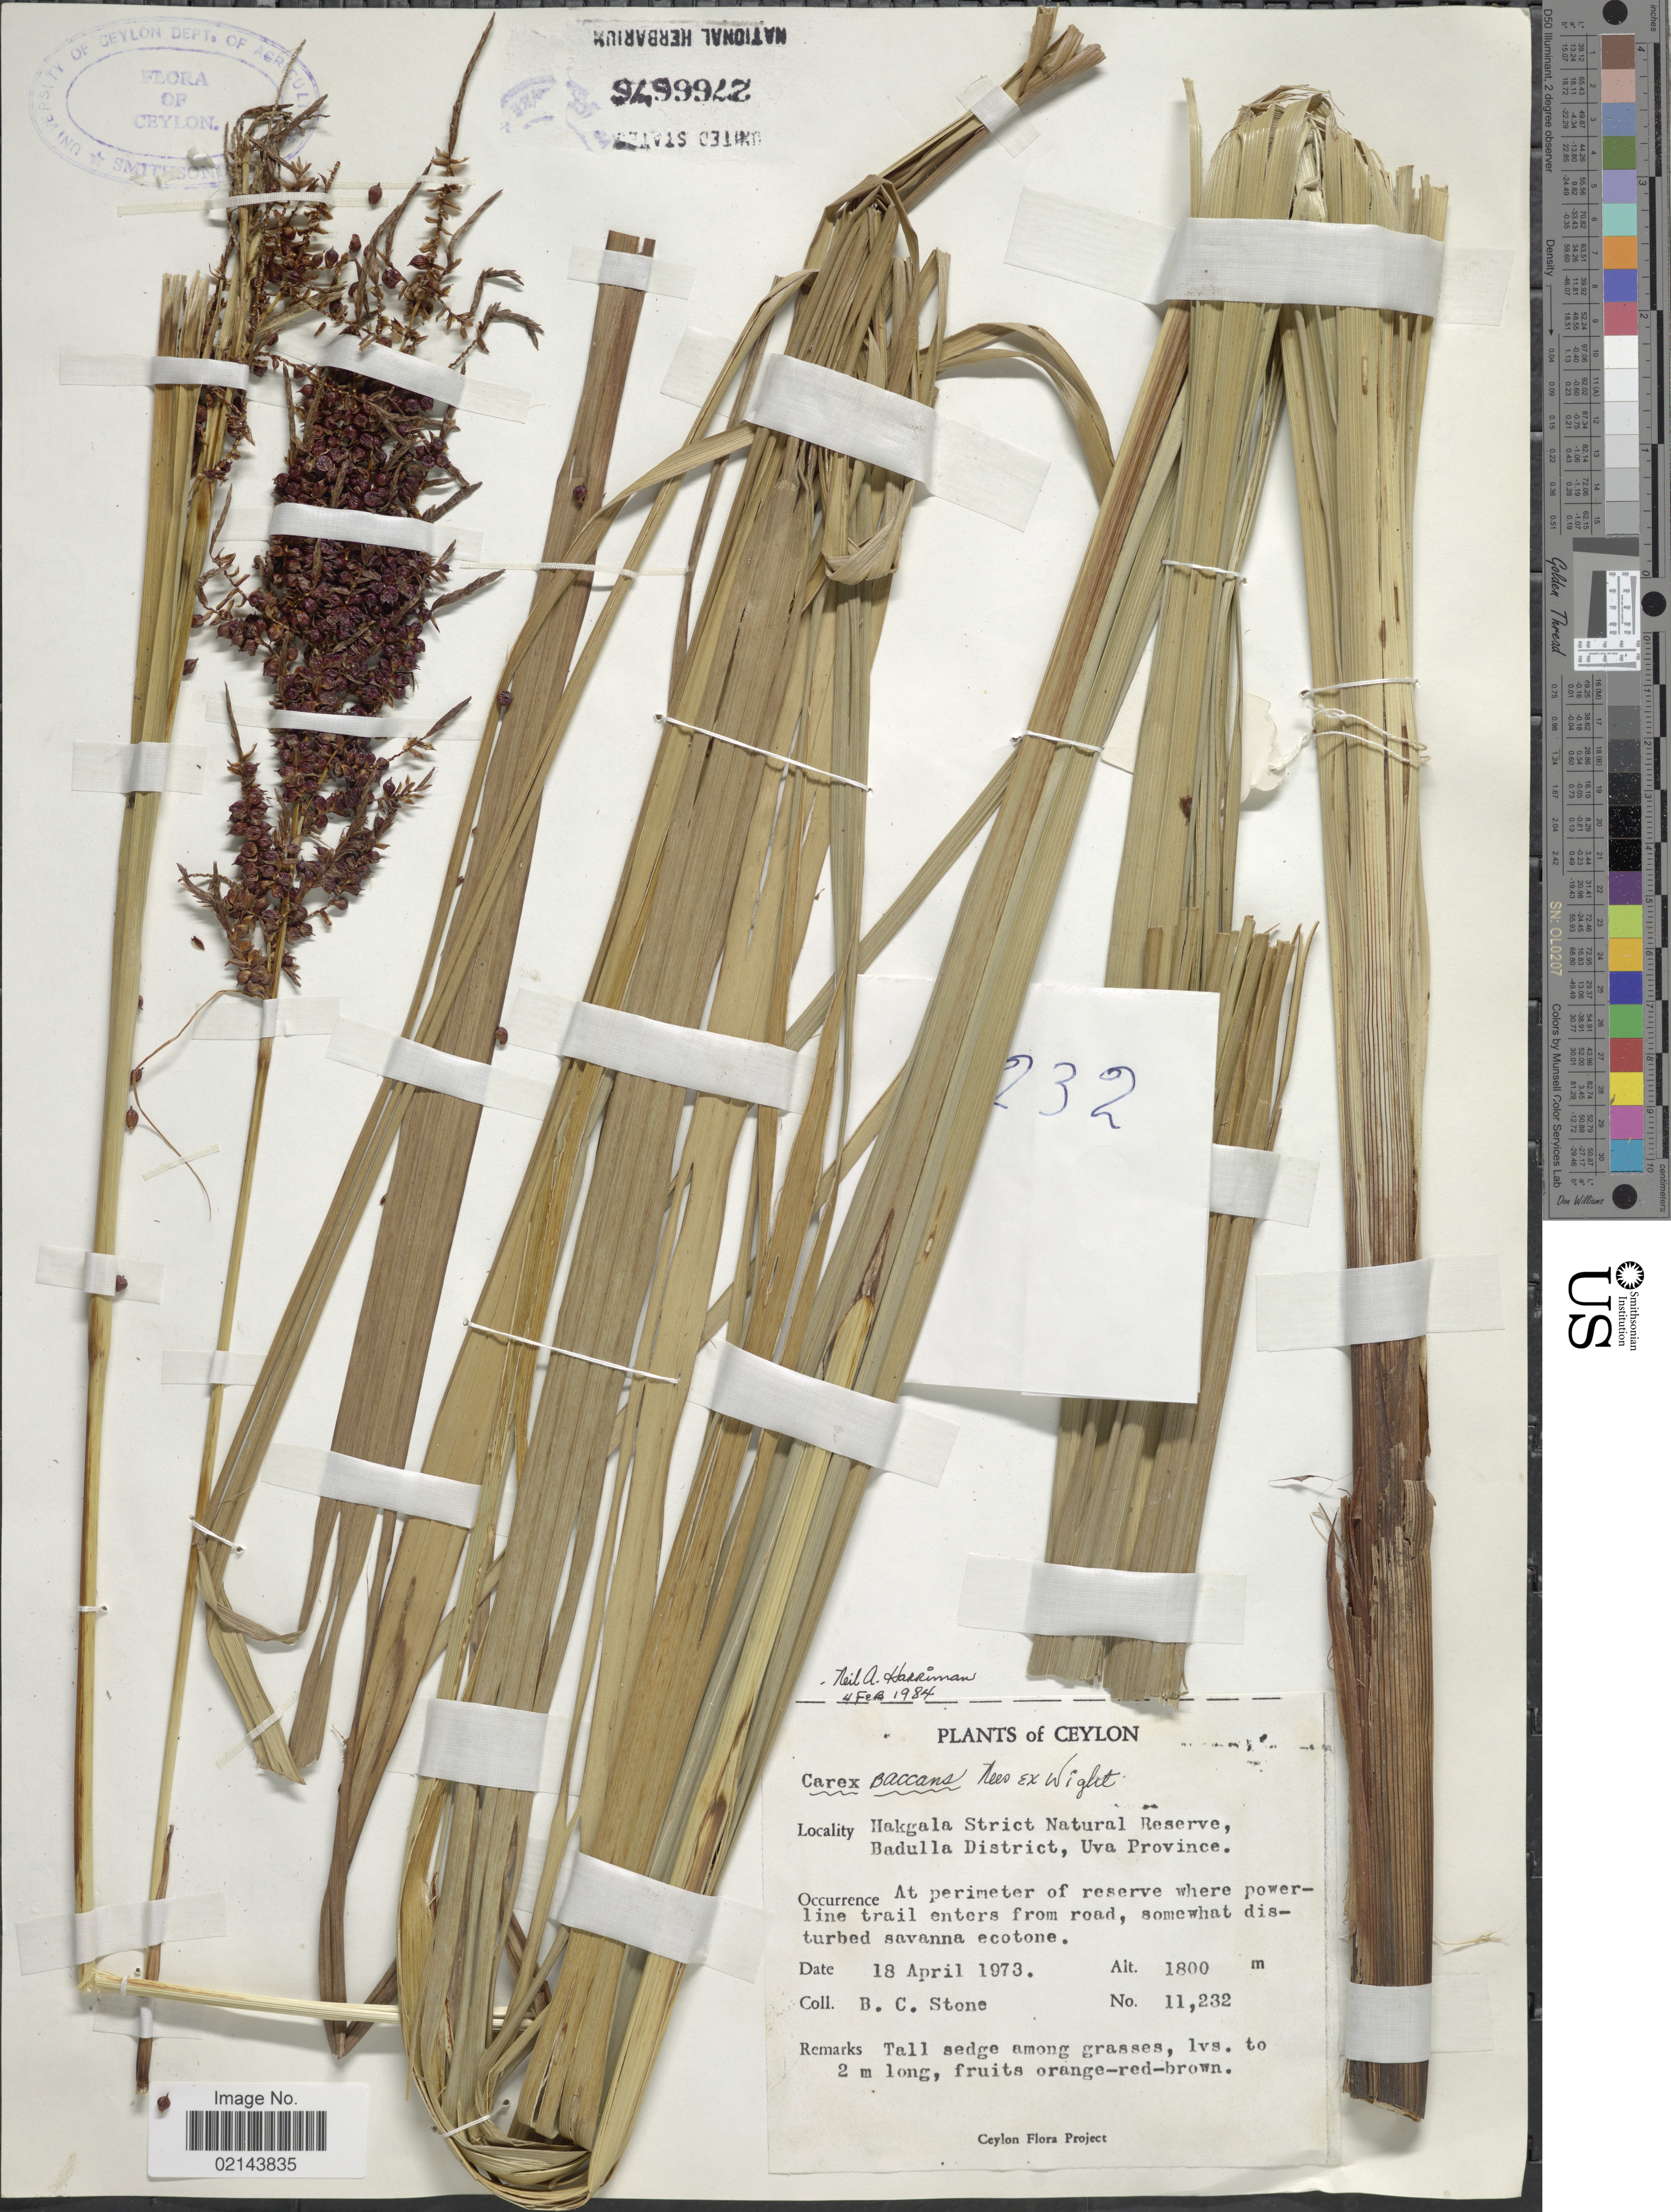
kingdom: Plantae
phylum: Tracheophyta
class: Liliopsida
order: Poales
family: Cyperaceae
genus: Carex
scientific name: Carex baccans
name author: Nees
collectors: B. C. Stone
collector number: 11232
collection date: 1973-04-18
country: Sri Lanka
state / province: Uva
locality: Ceylon. Hakgala Strict Natural Reserve, Badulla District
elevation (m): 1800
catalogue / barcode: US 2766676